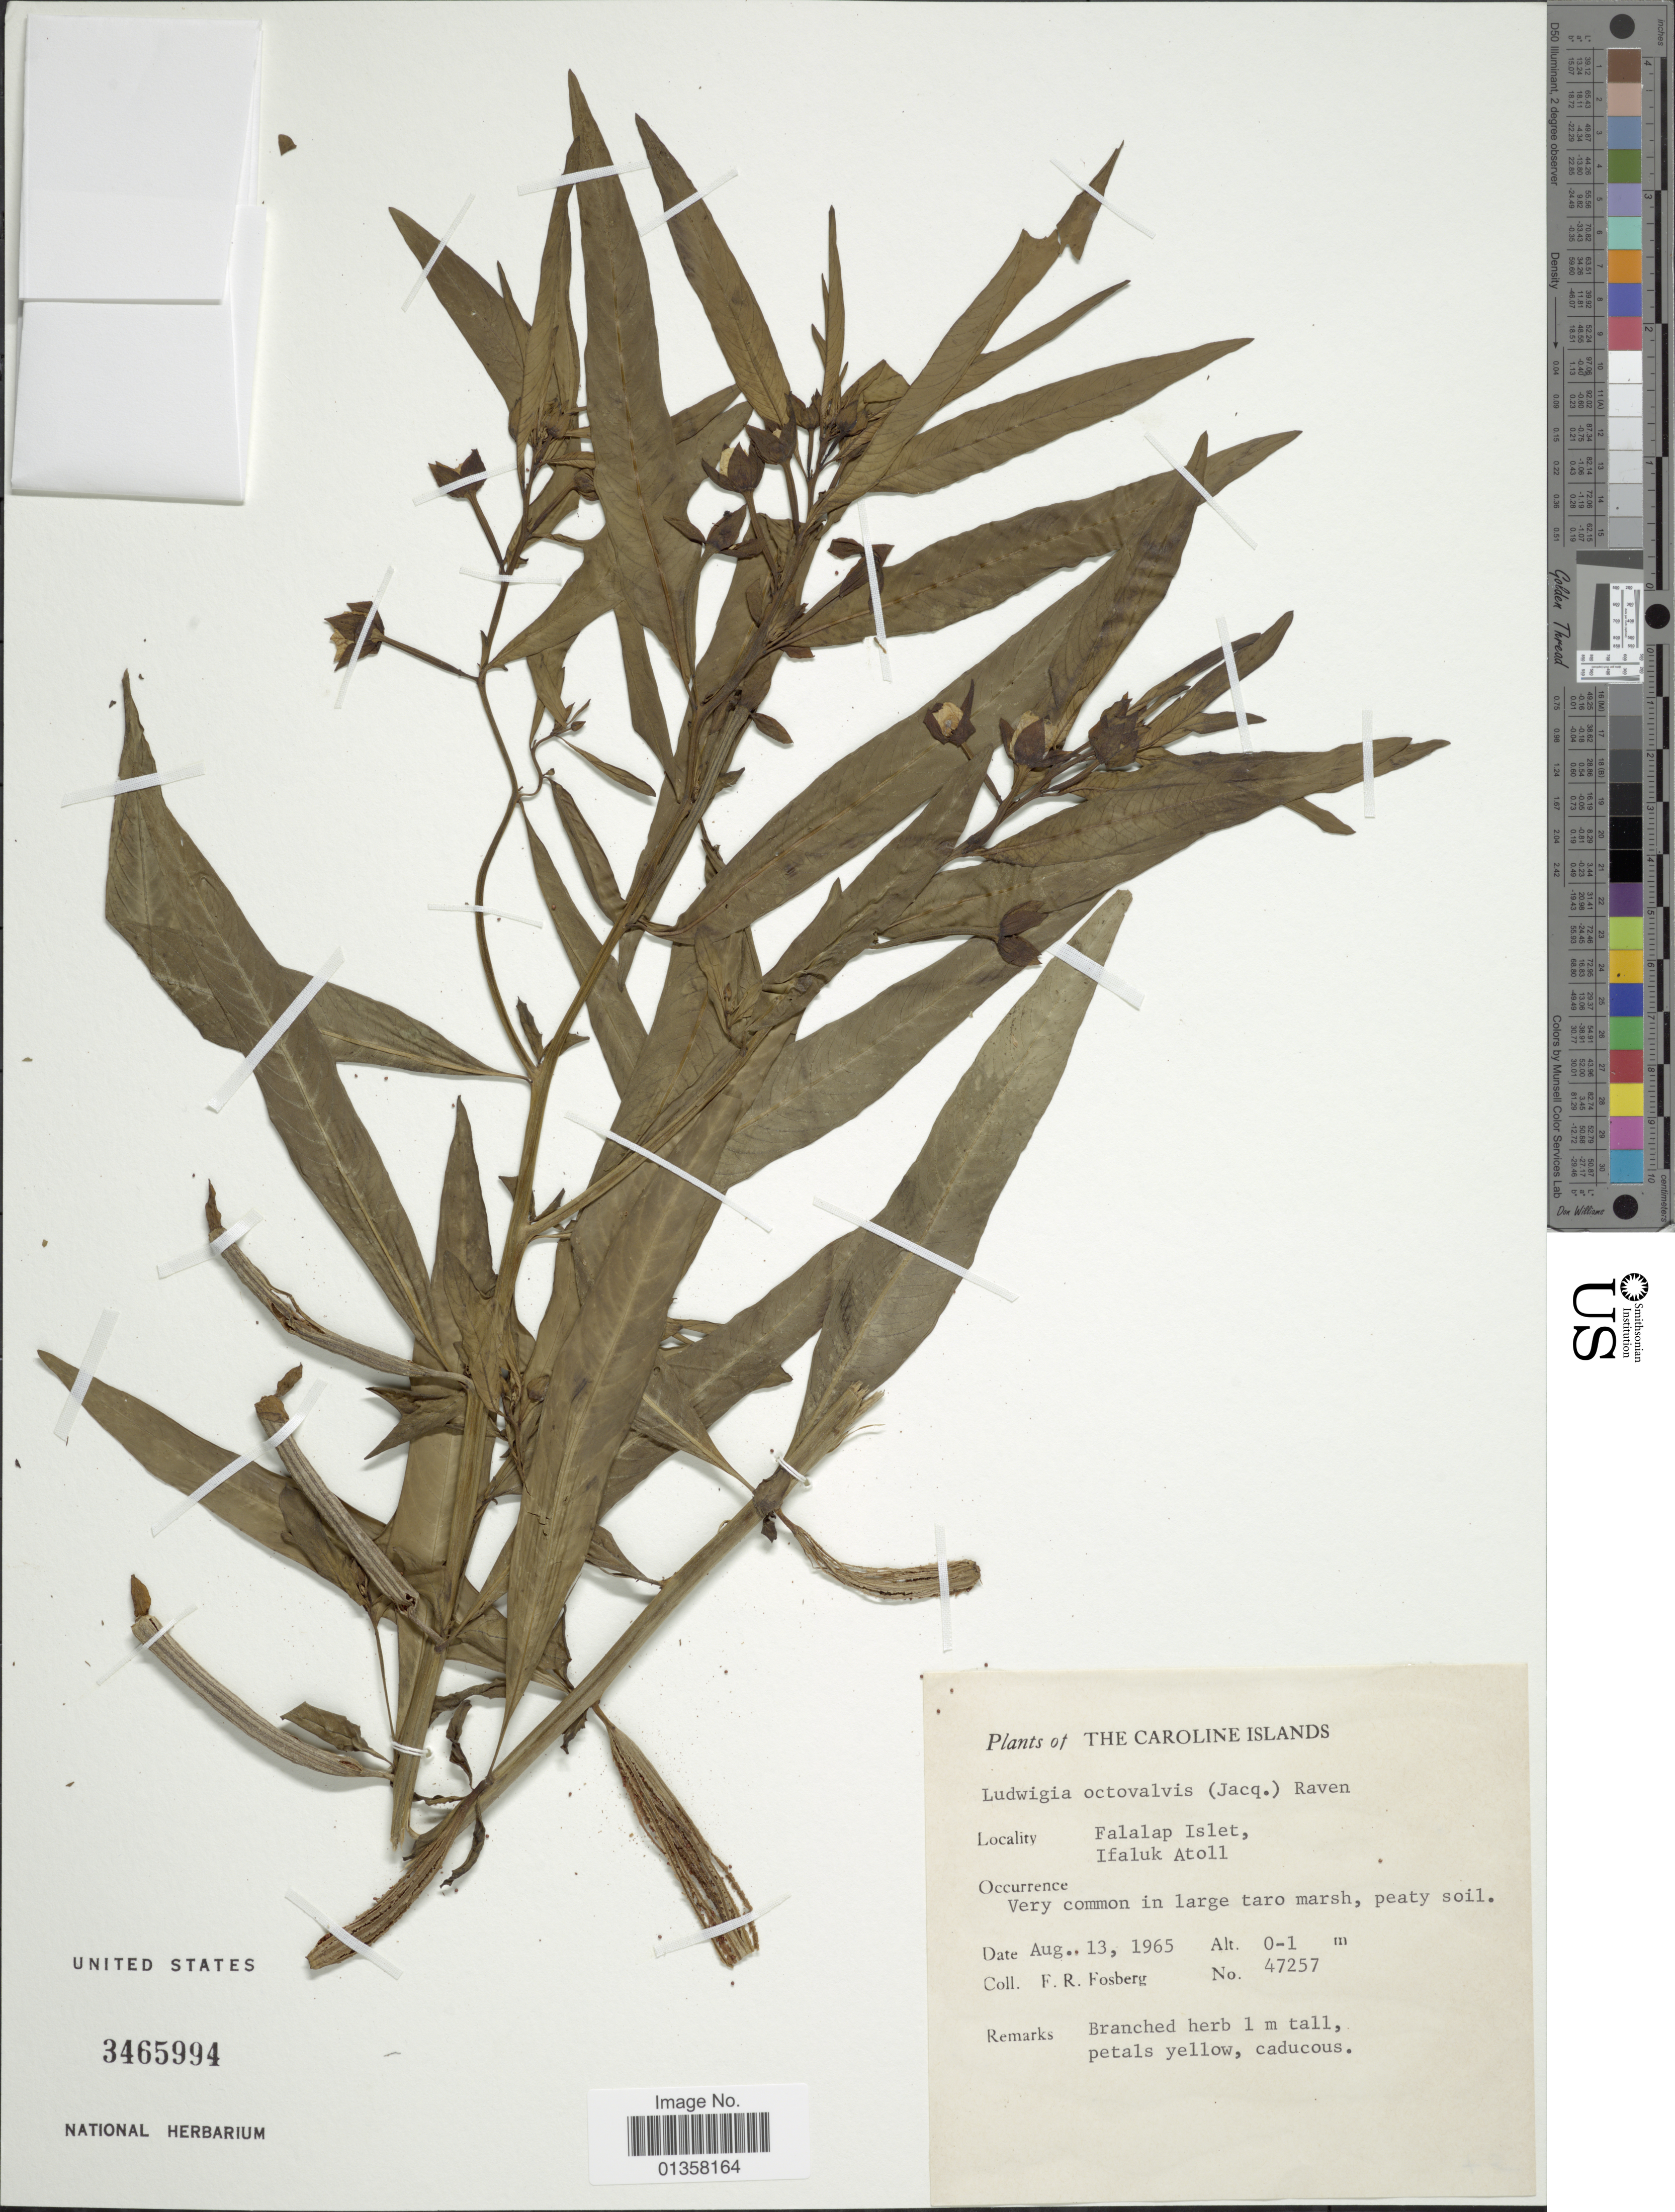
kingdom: Plantae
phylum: Tracheophyta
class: Magnoliopsida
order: Myrtales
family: Onagraceae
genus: Ludwigia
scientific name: Ludwigia octovalvis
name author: (Jacq.) P.H. Raven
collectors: F. R. Fosberg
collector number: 47257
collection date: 1965-08-13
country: Micronesia, Federated States of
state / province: Yap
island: Ifalik [Ifaluk] Atoll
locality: The Caroline Islands, Falalap Islet, Ifaluk Atoll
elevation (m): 0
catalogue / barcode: US 3465994